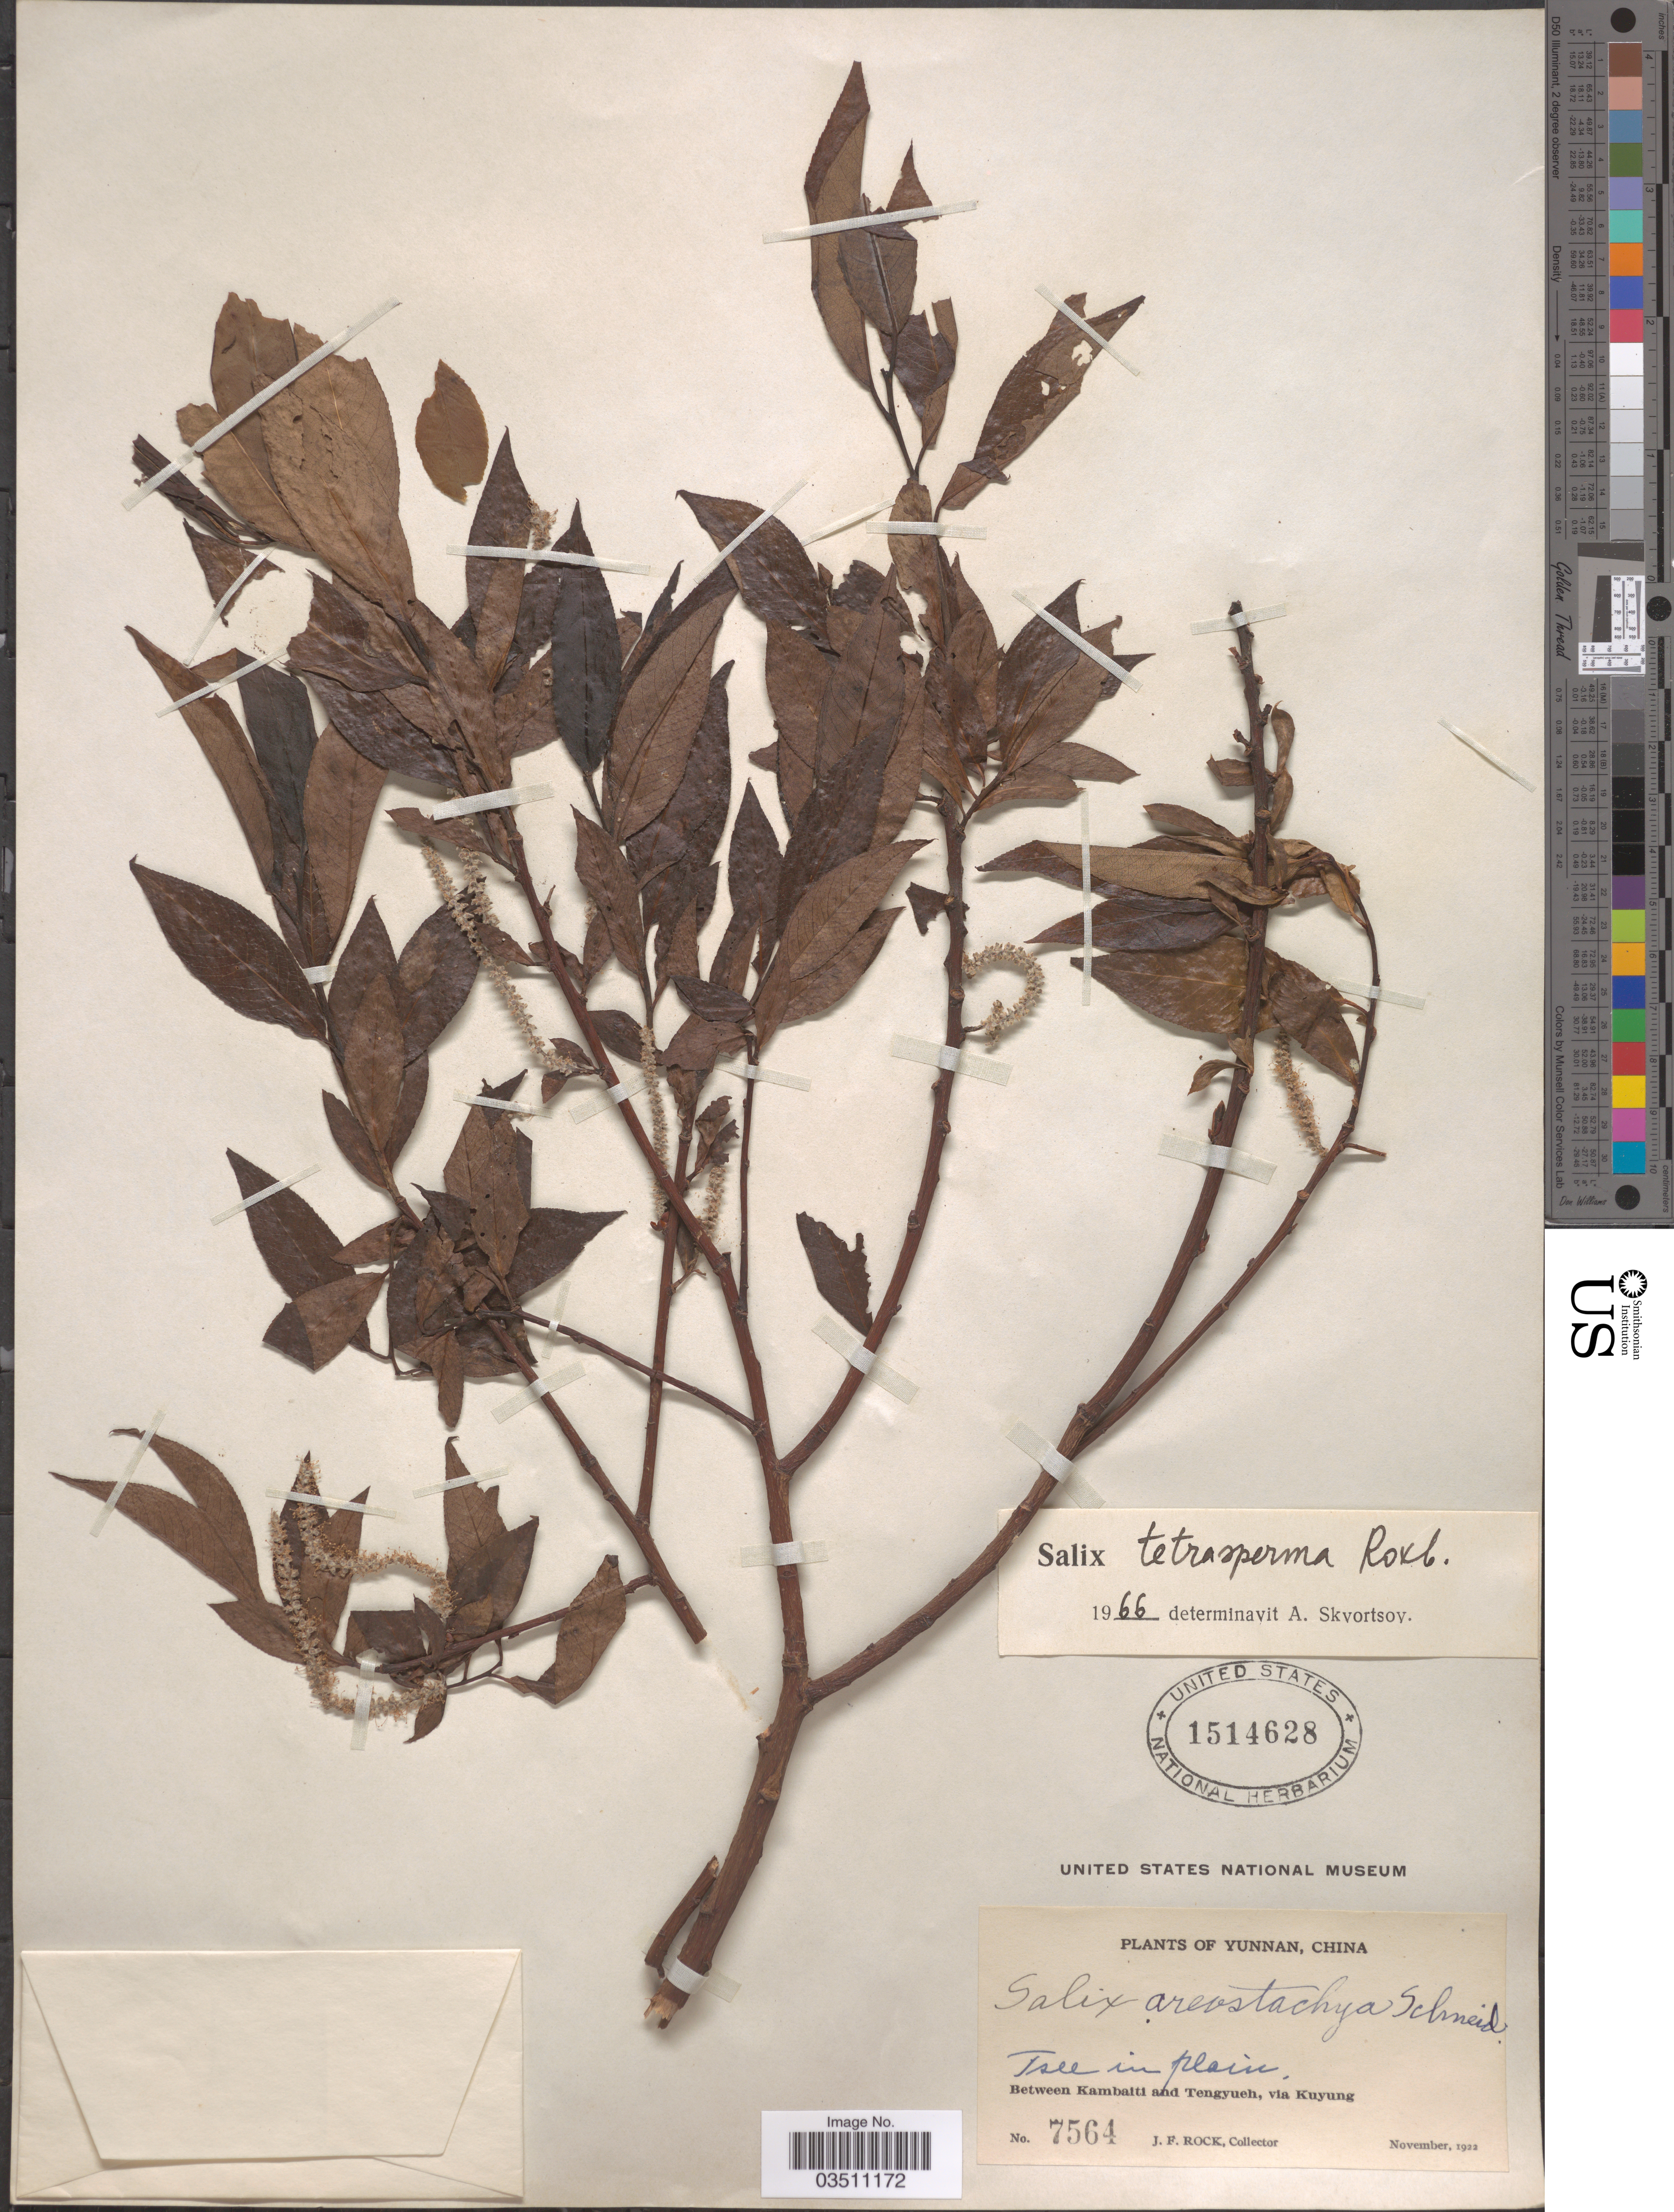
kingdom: Plantae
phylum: Tracheophyta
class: Magnoliopsida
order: Malpighiales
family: Salicaceae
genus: Salix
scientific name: Salix tetrasperma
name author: Roxb.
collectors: J. Rock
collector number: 7564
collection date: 1922-11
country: China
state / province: Yunnan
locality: Between Kambaiti and Tengyueh, via Kuyung.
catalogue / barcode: US 1514628